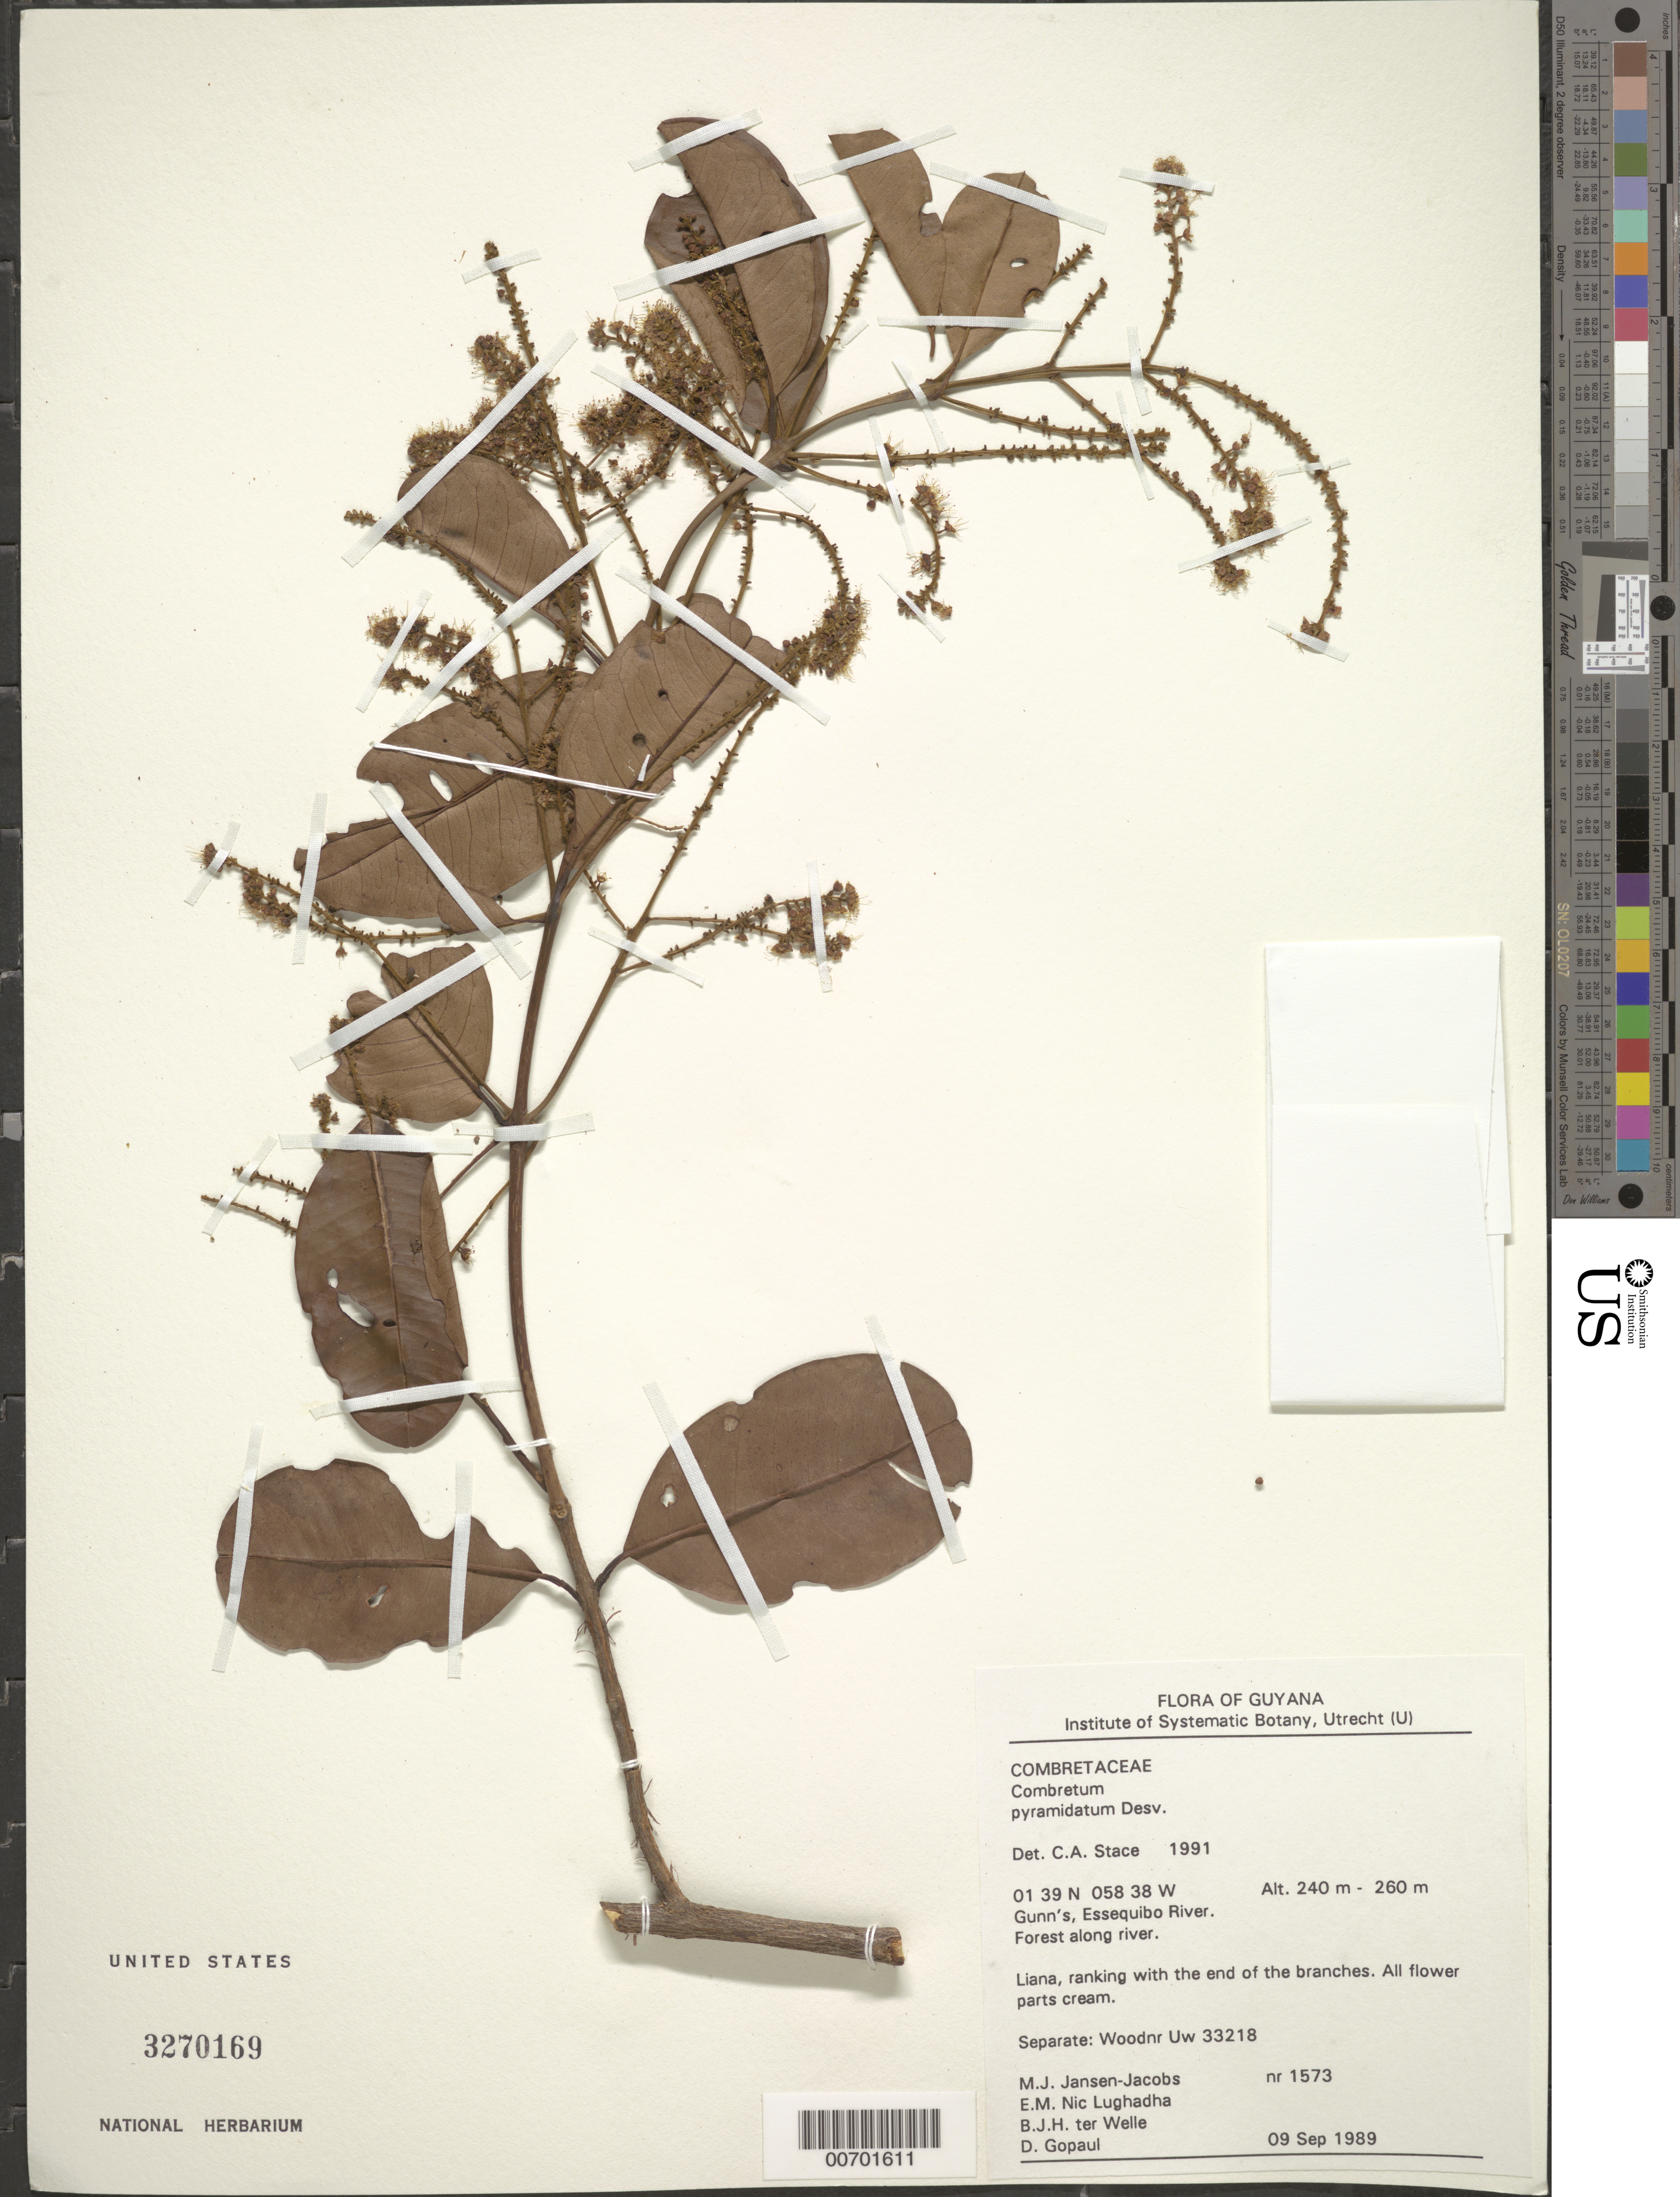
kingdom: Plantae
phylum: Tracheophyta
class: Magnoliopsida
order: Myrtales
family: Combretaceae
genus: Combretum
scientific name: Combretum pyramidatum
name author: Desv.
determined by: Stace, C. A.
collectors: M. J. Jansen-Jacobs, E. Nic Lughadha, B. Welle & D. Gopaul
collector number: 1573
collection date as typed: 9-Sep-89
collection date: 1989-09-09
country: Guyana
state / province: U. Takutu-U. Essequibo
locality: Gunn's, Essequibo River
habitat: Forest along river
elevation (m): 240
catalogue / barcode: US 3270169